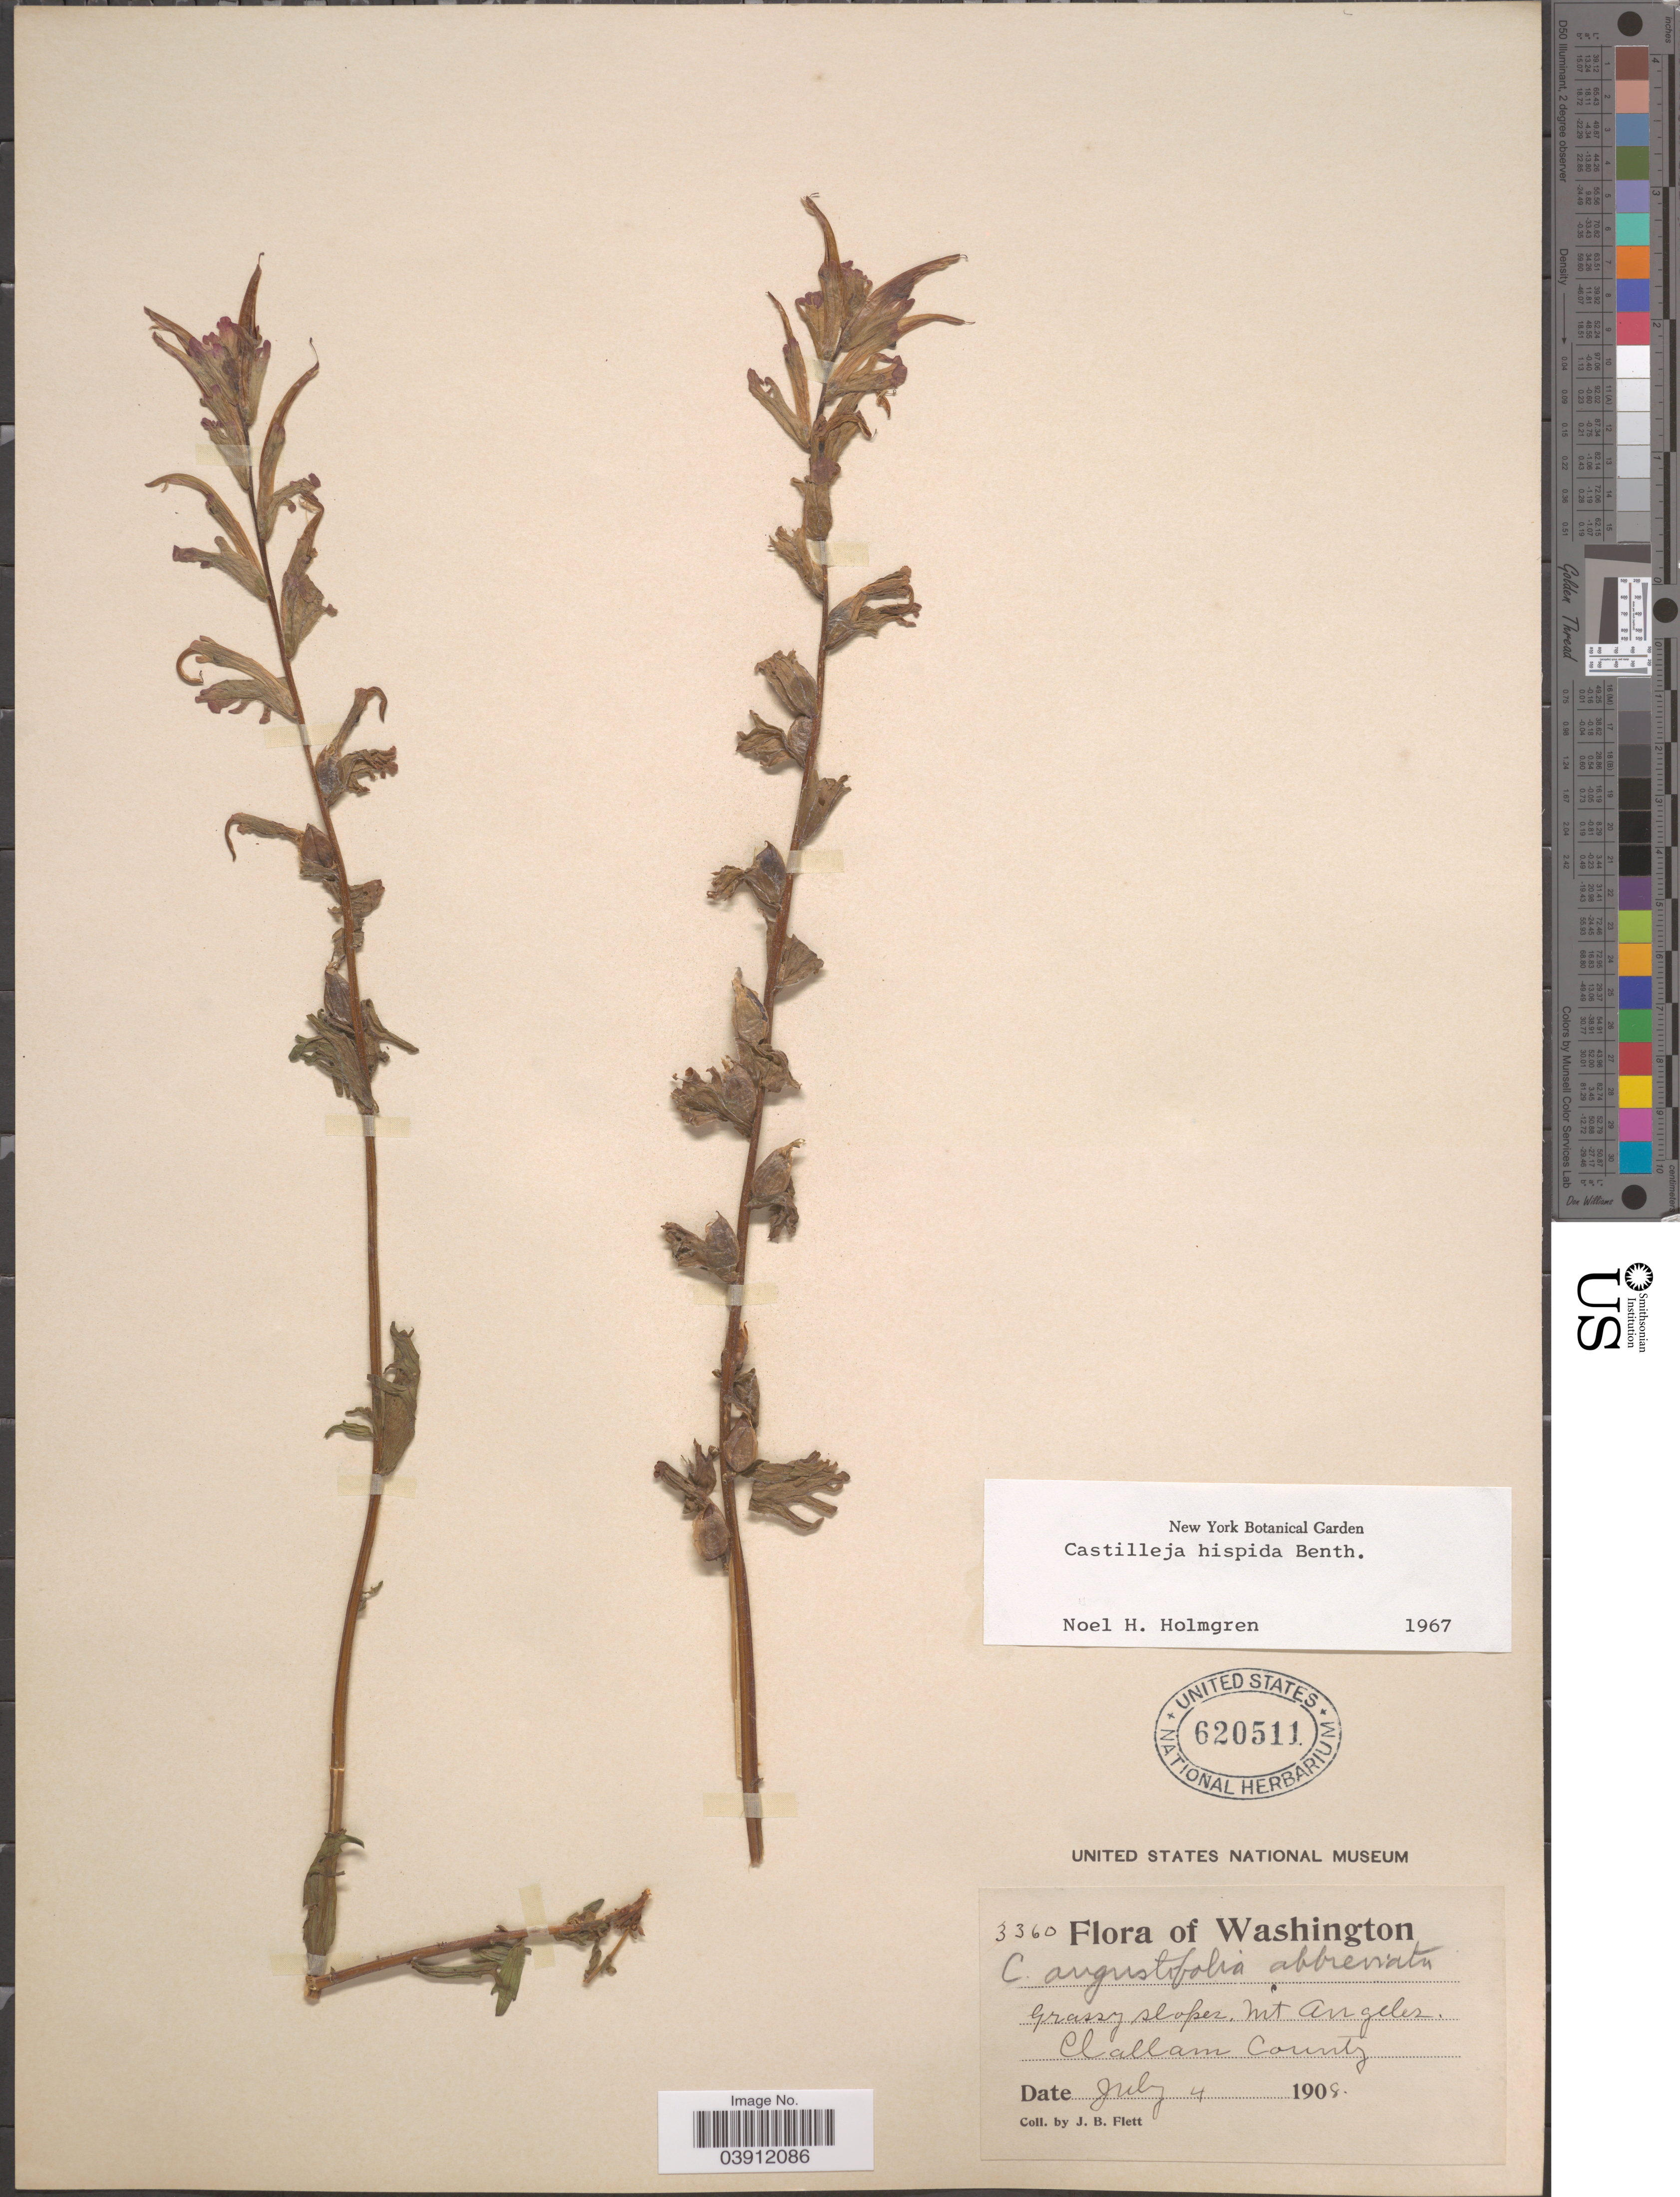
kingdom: Plantae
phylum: Tracheophyta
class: Magnoliopsida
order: Lamiales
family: Orobanchaceae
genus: Castilleja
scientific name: Castilleja hispida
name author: Benth. ex Hook.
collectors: J. Flett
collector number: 3360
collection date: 1908-07-04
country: United States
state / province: Washington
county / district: Clallam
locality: Mt Angeles. Clallam County.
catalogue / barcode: US 620511